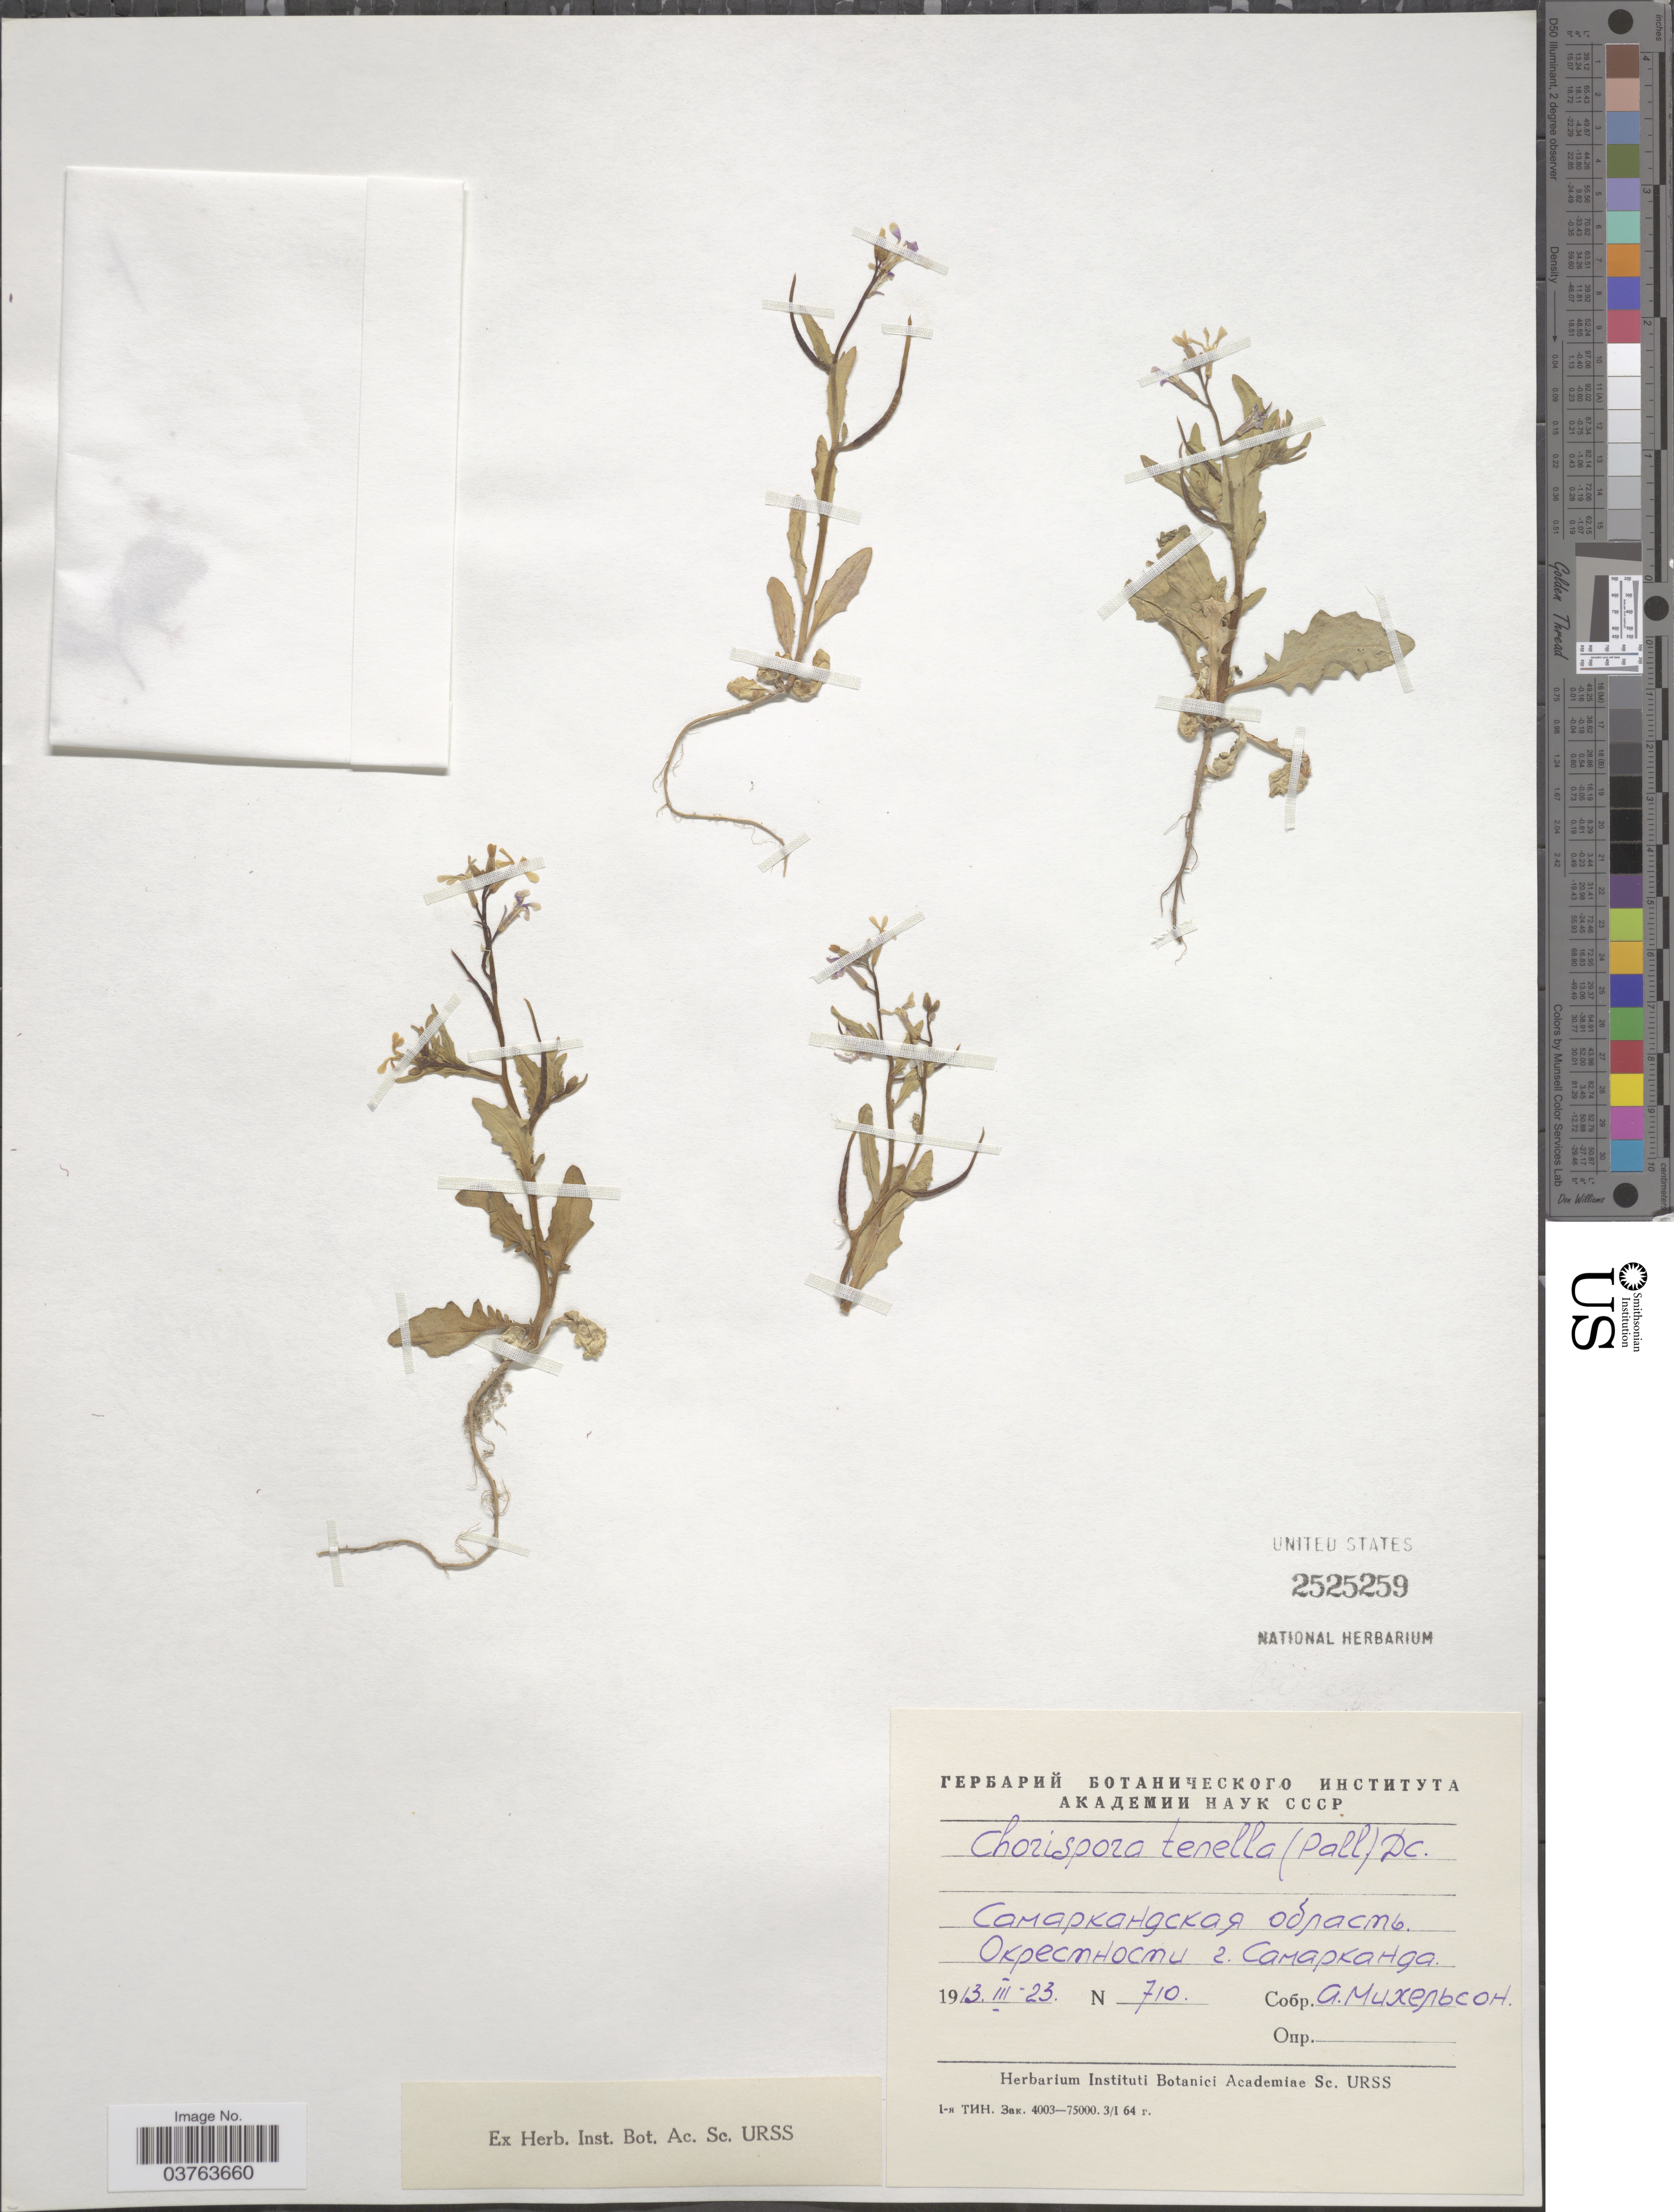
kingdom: Plantae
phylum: Tracheophyta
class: Magnoliopsida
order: Brassicales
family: Brassicaceae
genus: Chorispora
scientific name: Chorispora tenella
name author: DC.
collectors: A. Mikhelson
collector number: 710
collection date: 1913-03-23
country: Uzbekistan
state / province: Samarqand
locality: vicinity of Samarqand.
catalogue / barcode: US 2525259